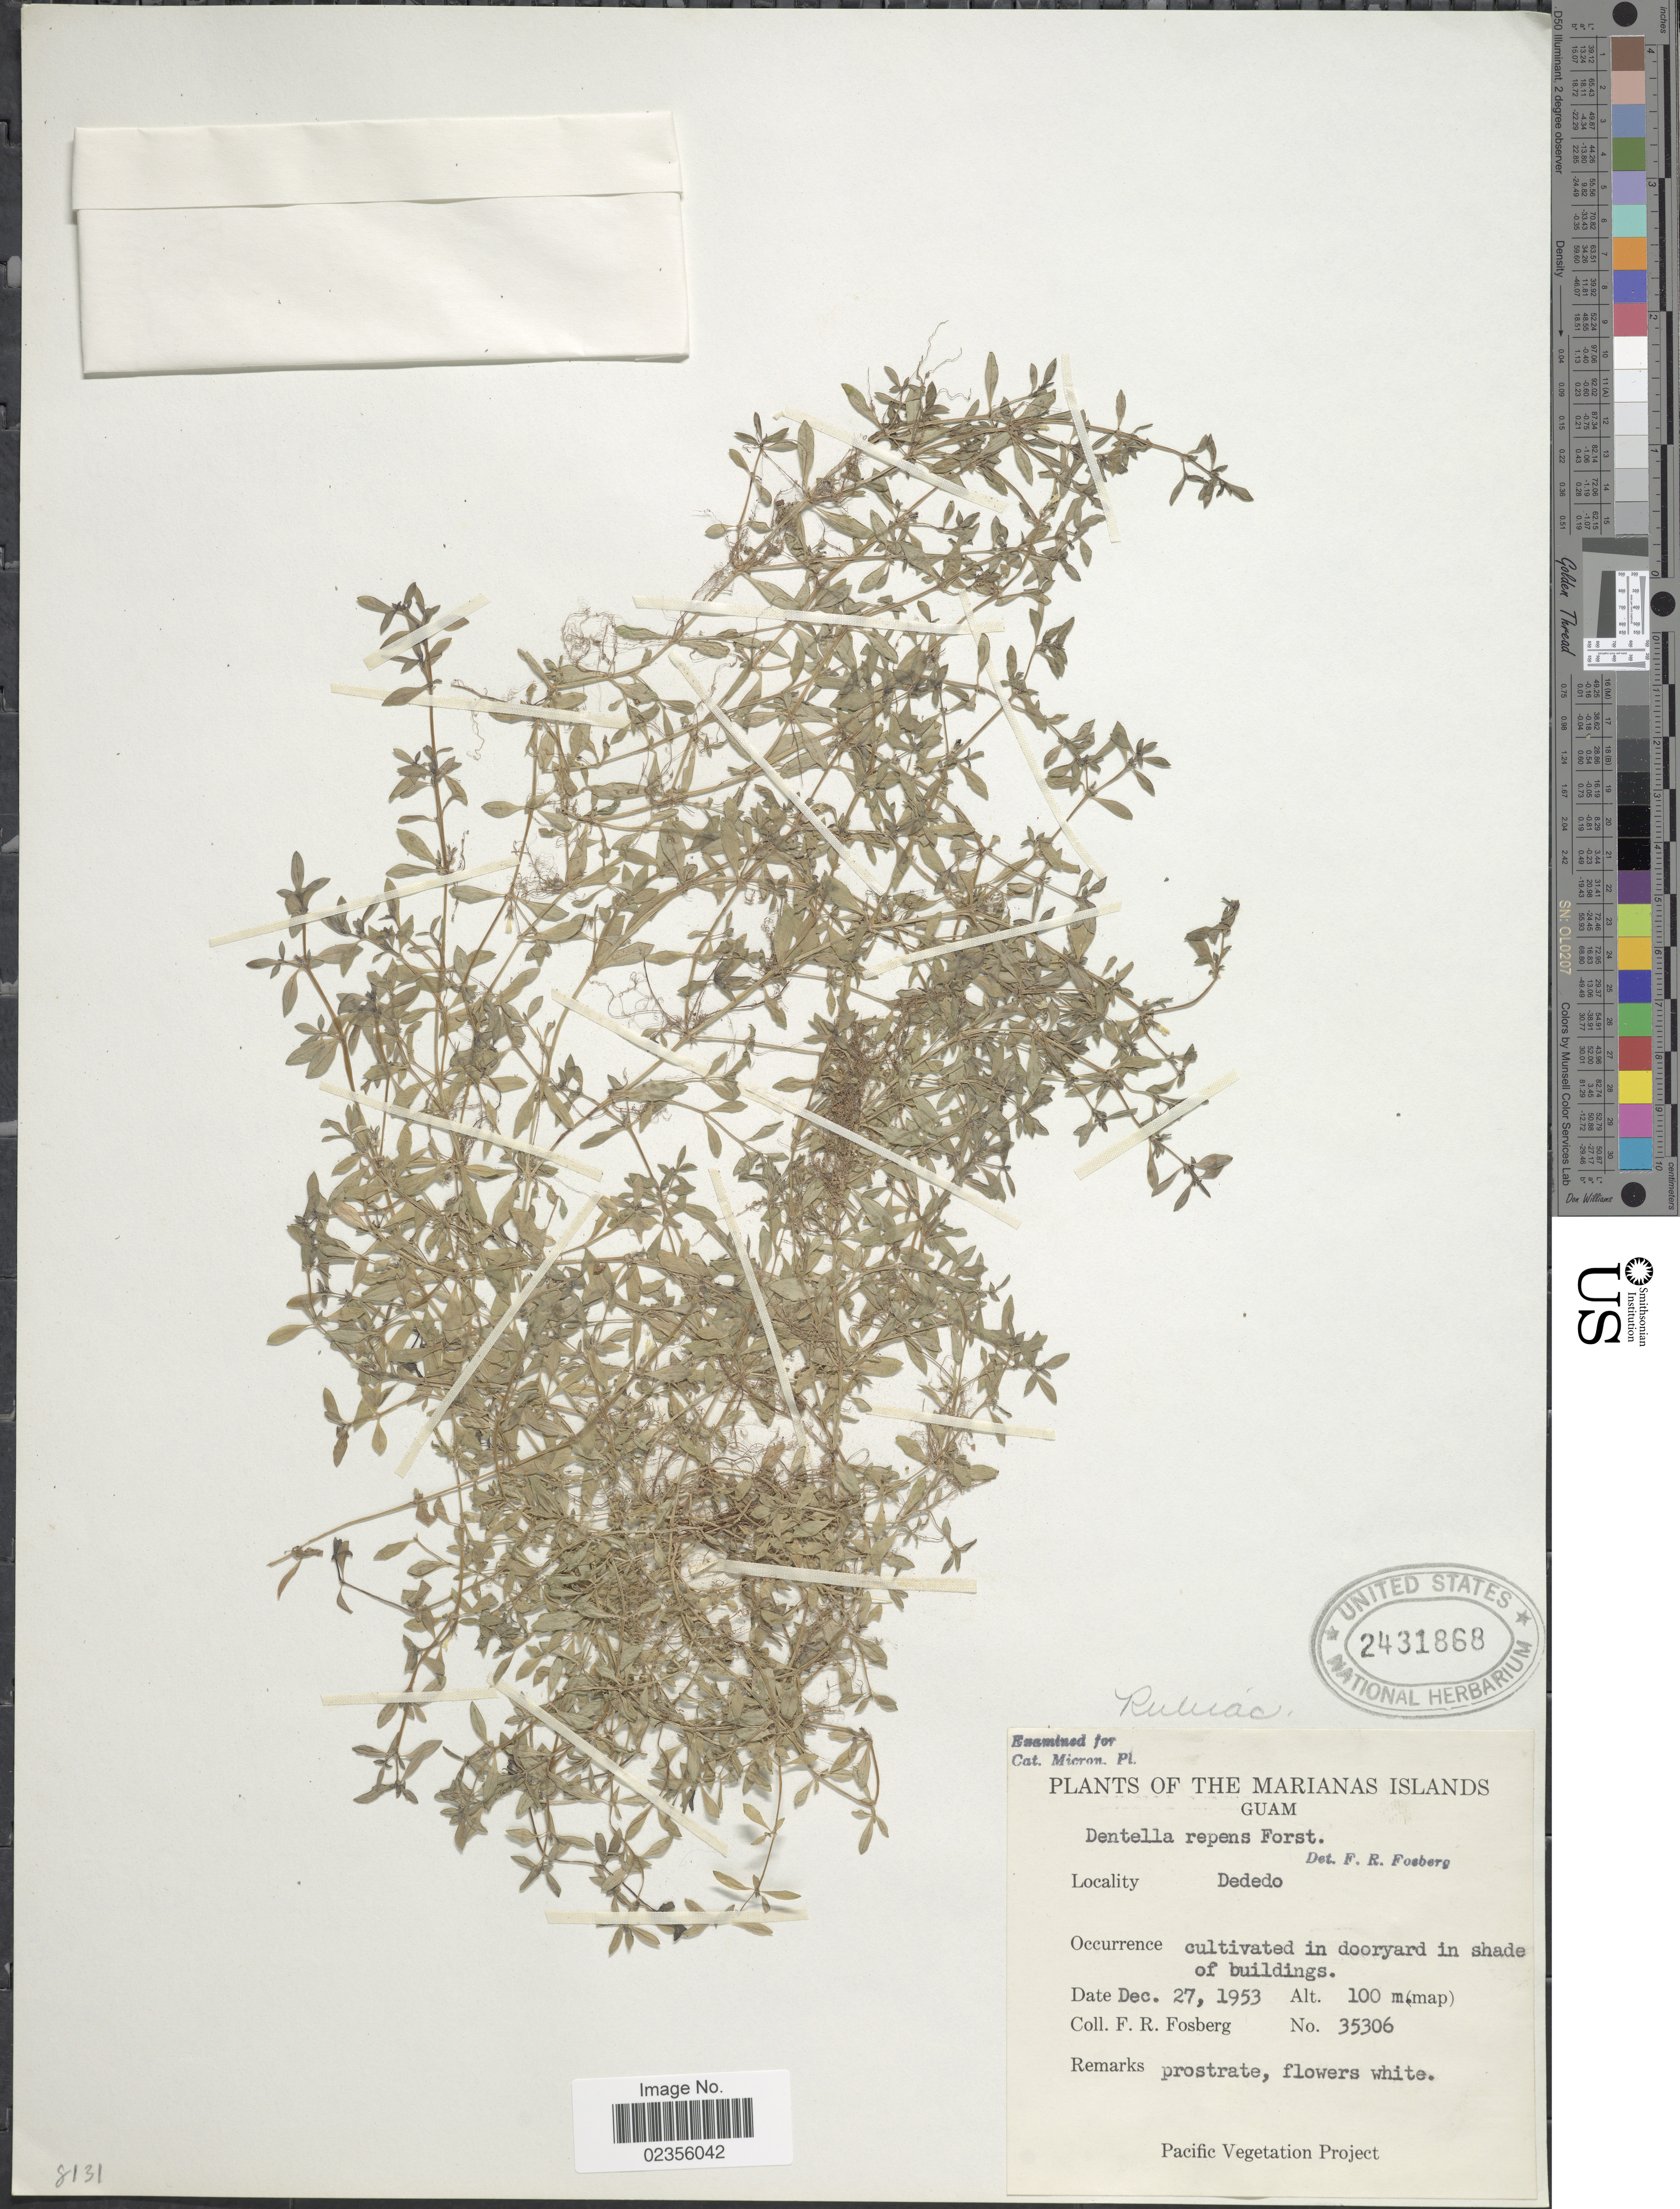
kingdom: Plantae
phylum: Tracheophyta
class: Magnoliopsida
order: Gentianales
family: Rubiaceae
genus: Dentella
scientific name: Dentella repens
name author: J.R. Forst. & G. Forst.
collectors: F. R. Fosberg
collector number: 35306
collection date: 1953-12-27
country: Guam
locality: Marianas Islands. Guam. Dededo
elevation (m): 100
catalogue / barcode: US 2431868